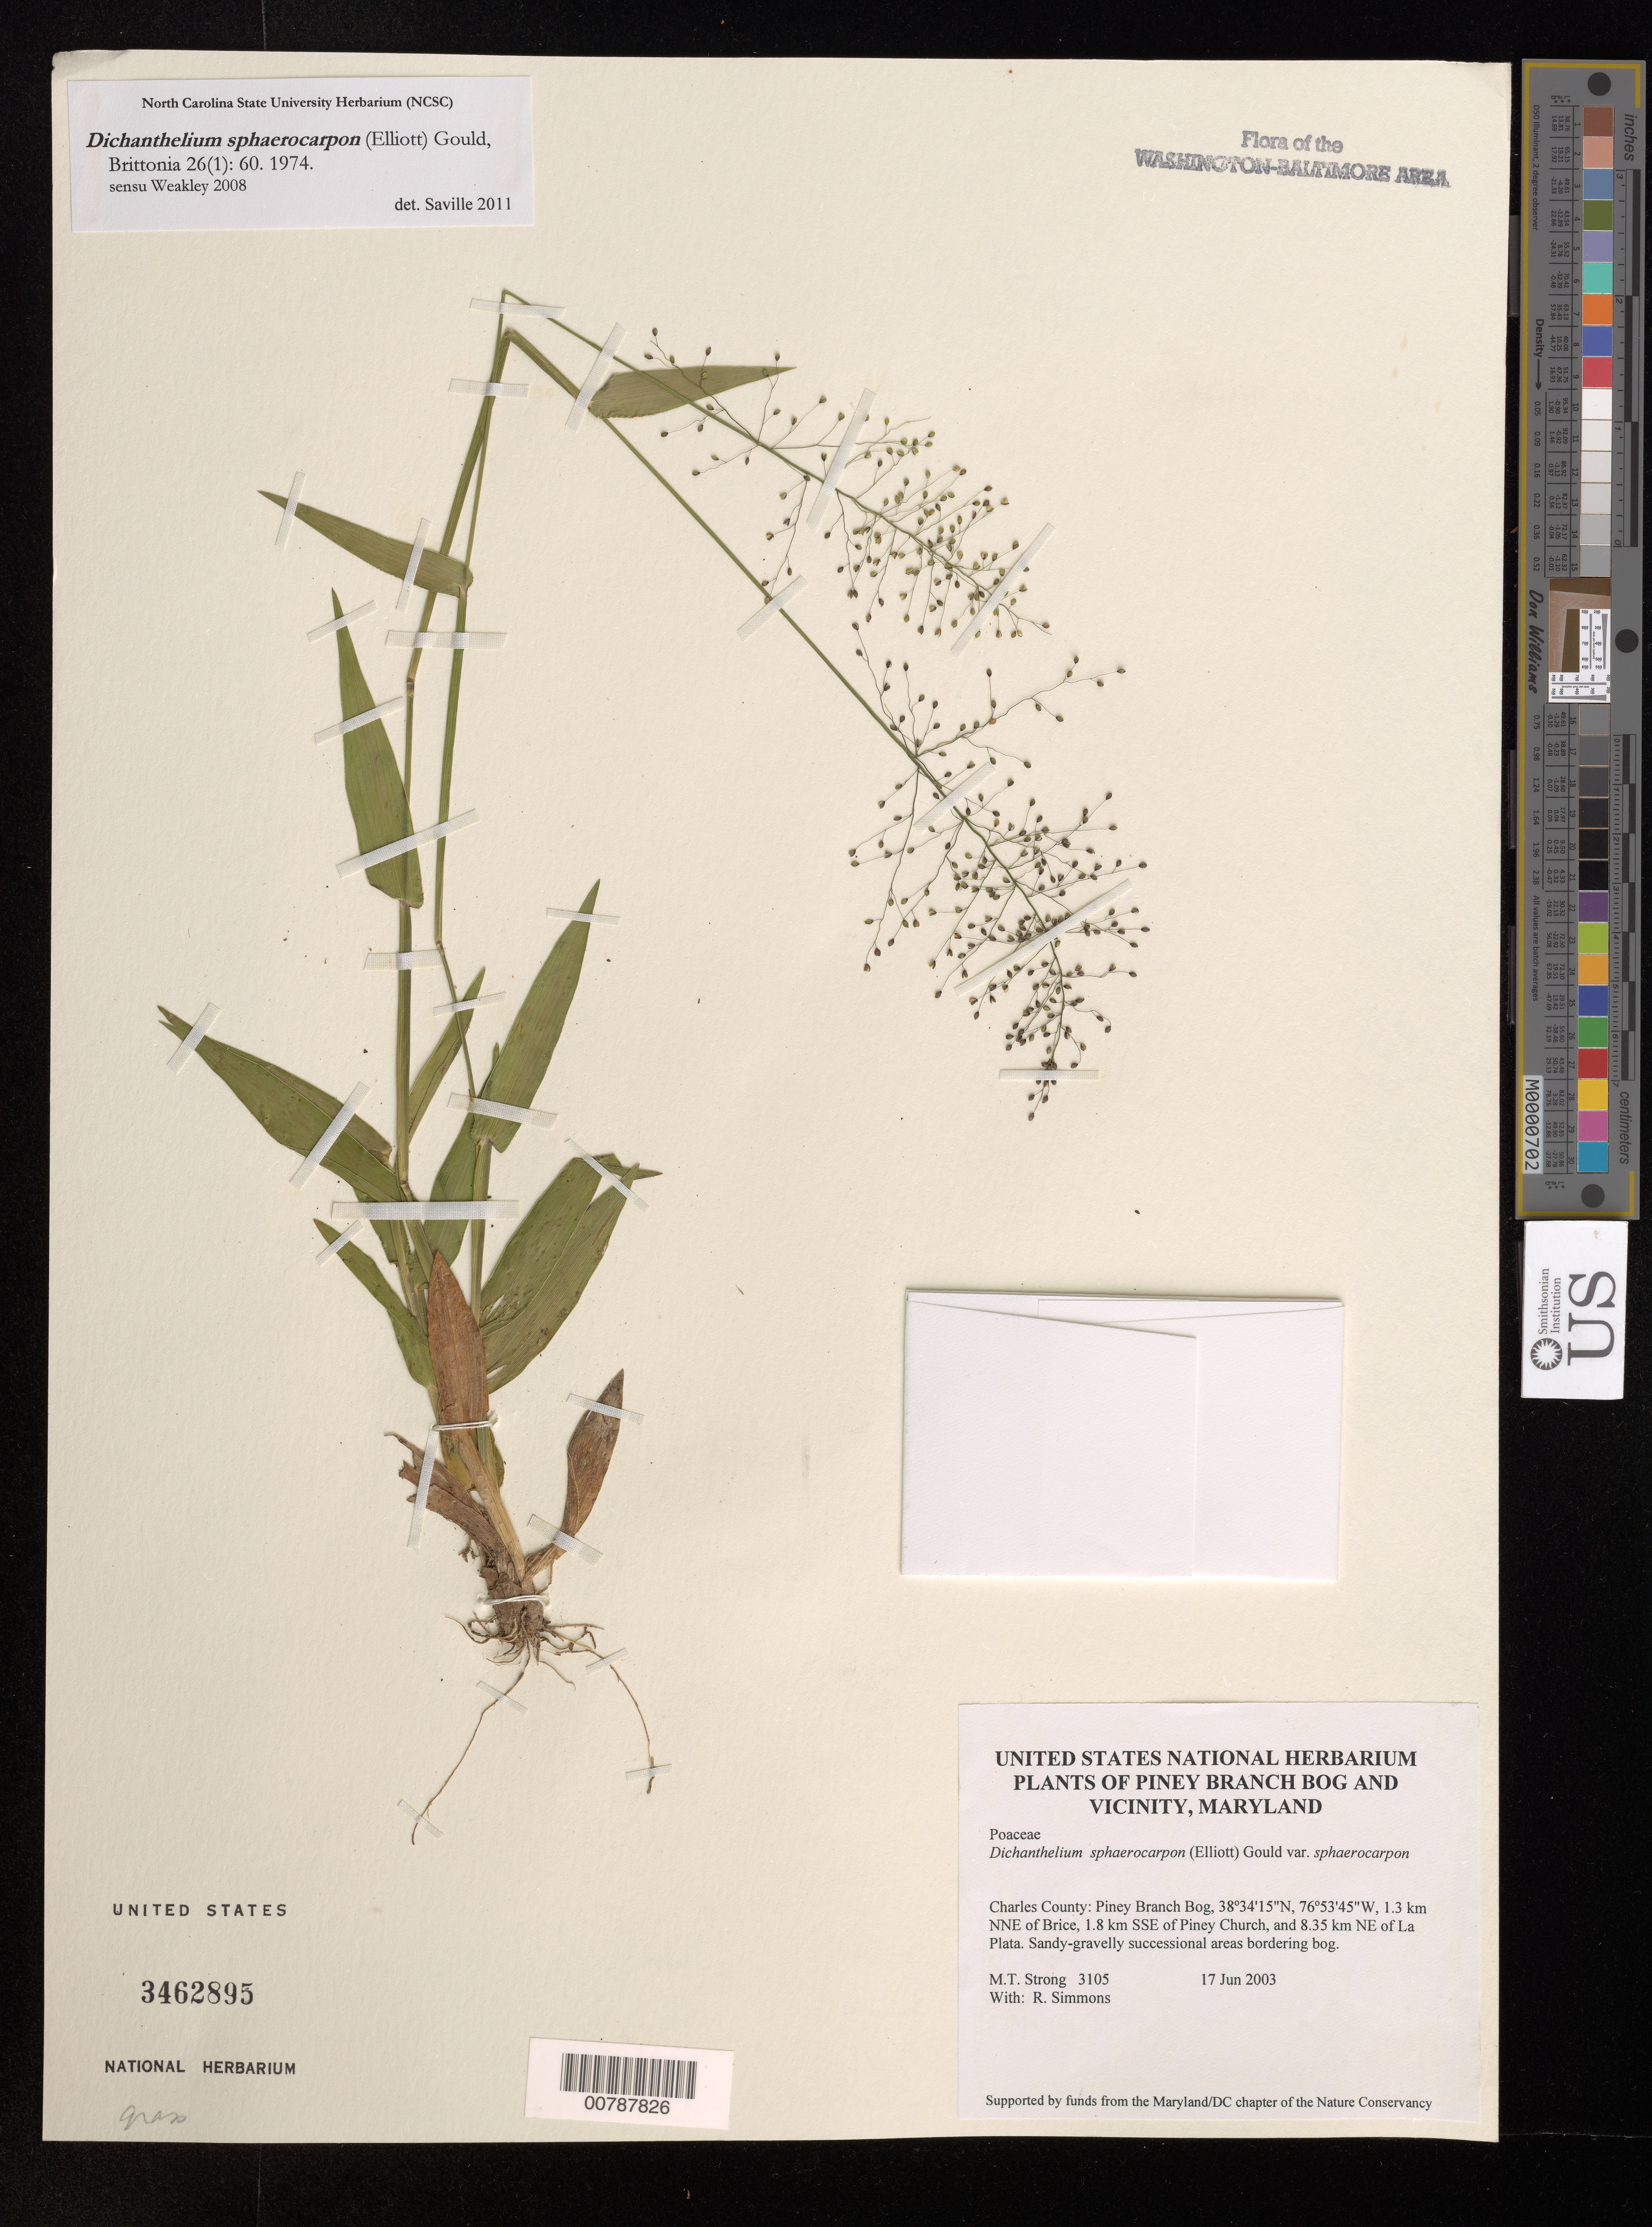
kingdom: Plantae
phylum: Tracheophyta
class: Liliopsida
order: Poales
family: Poaceae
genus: Dichanthelium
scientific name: Dichanthelium sphaerocarpon var. sphaerocarpon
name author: (Elliott) Gould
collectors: M. T. Strong & R. H. Simmons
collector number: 3105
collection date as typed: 17 Jun 2003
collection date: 2003-06-17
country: United States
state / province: Maryland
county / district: Charles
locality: Piney Branch Bog, 1.3 km NNE of Brice, 1.8 km SSE of Piney Church, and 8.35 km NE of La Plata.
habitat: Sandy-gravelly successional areas bordering bog.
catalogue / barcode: US 3462895